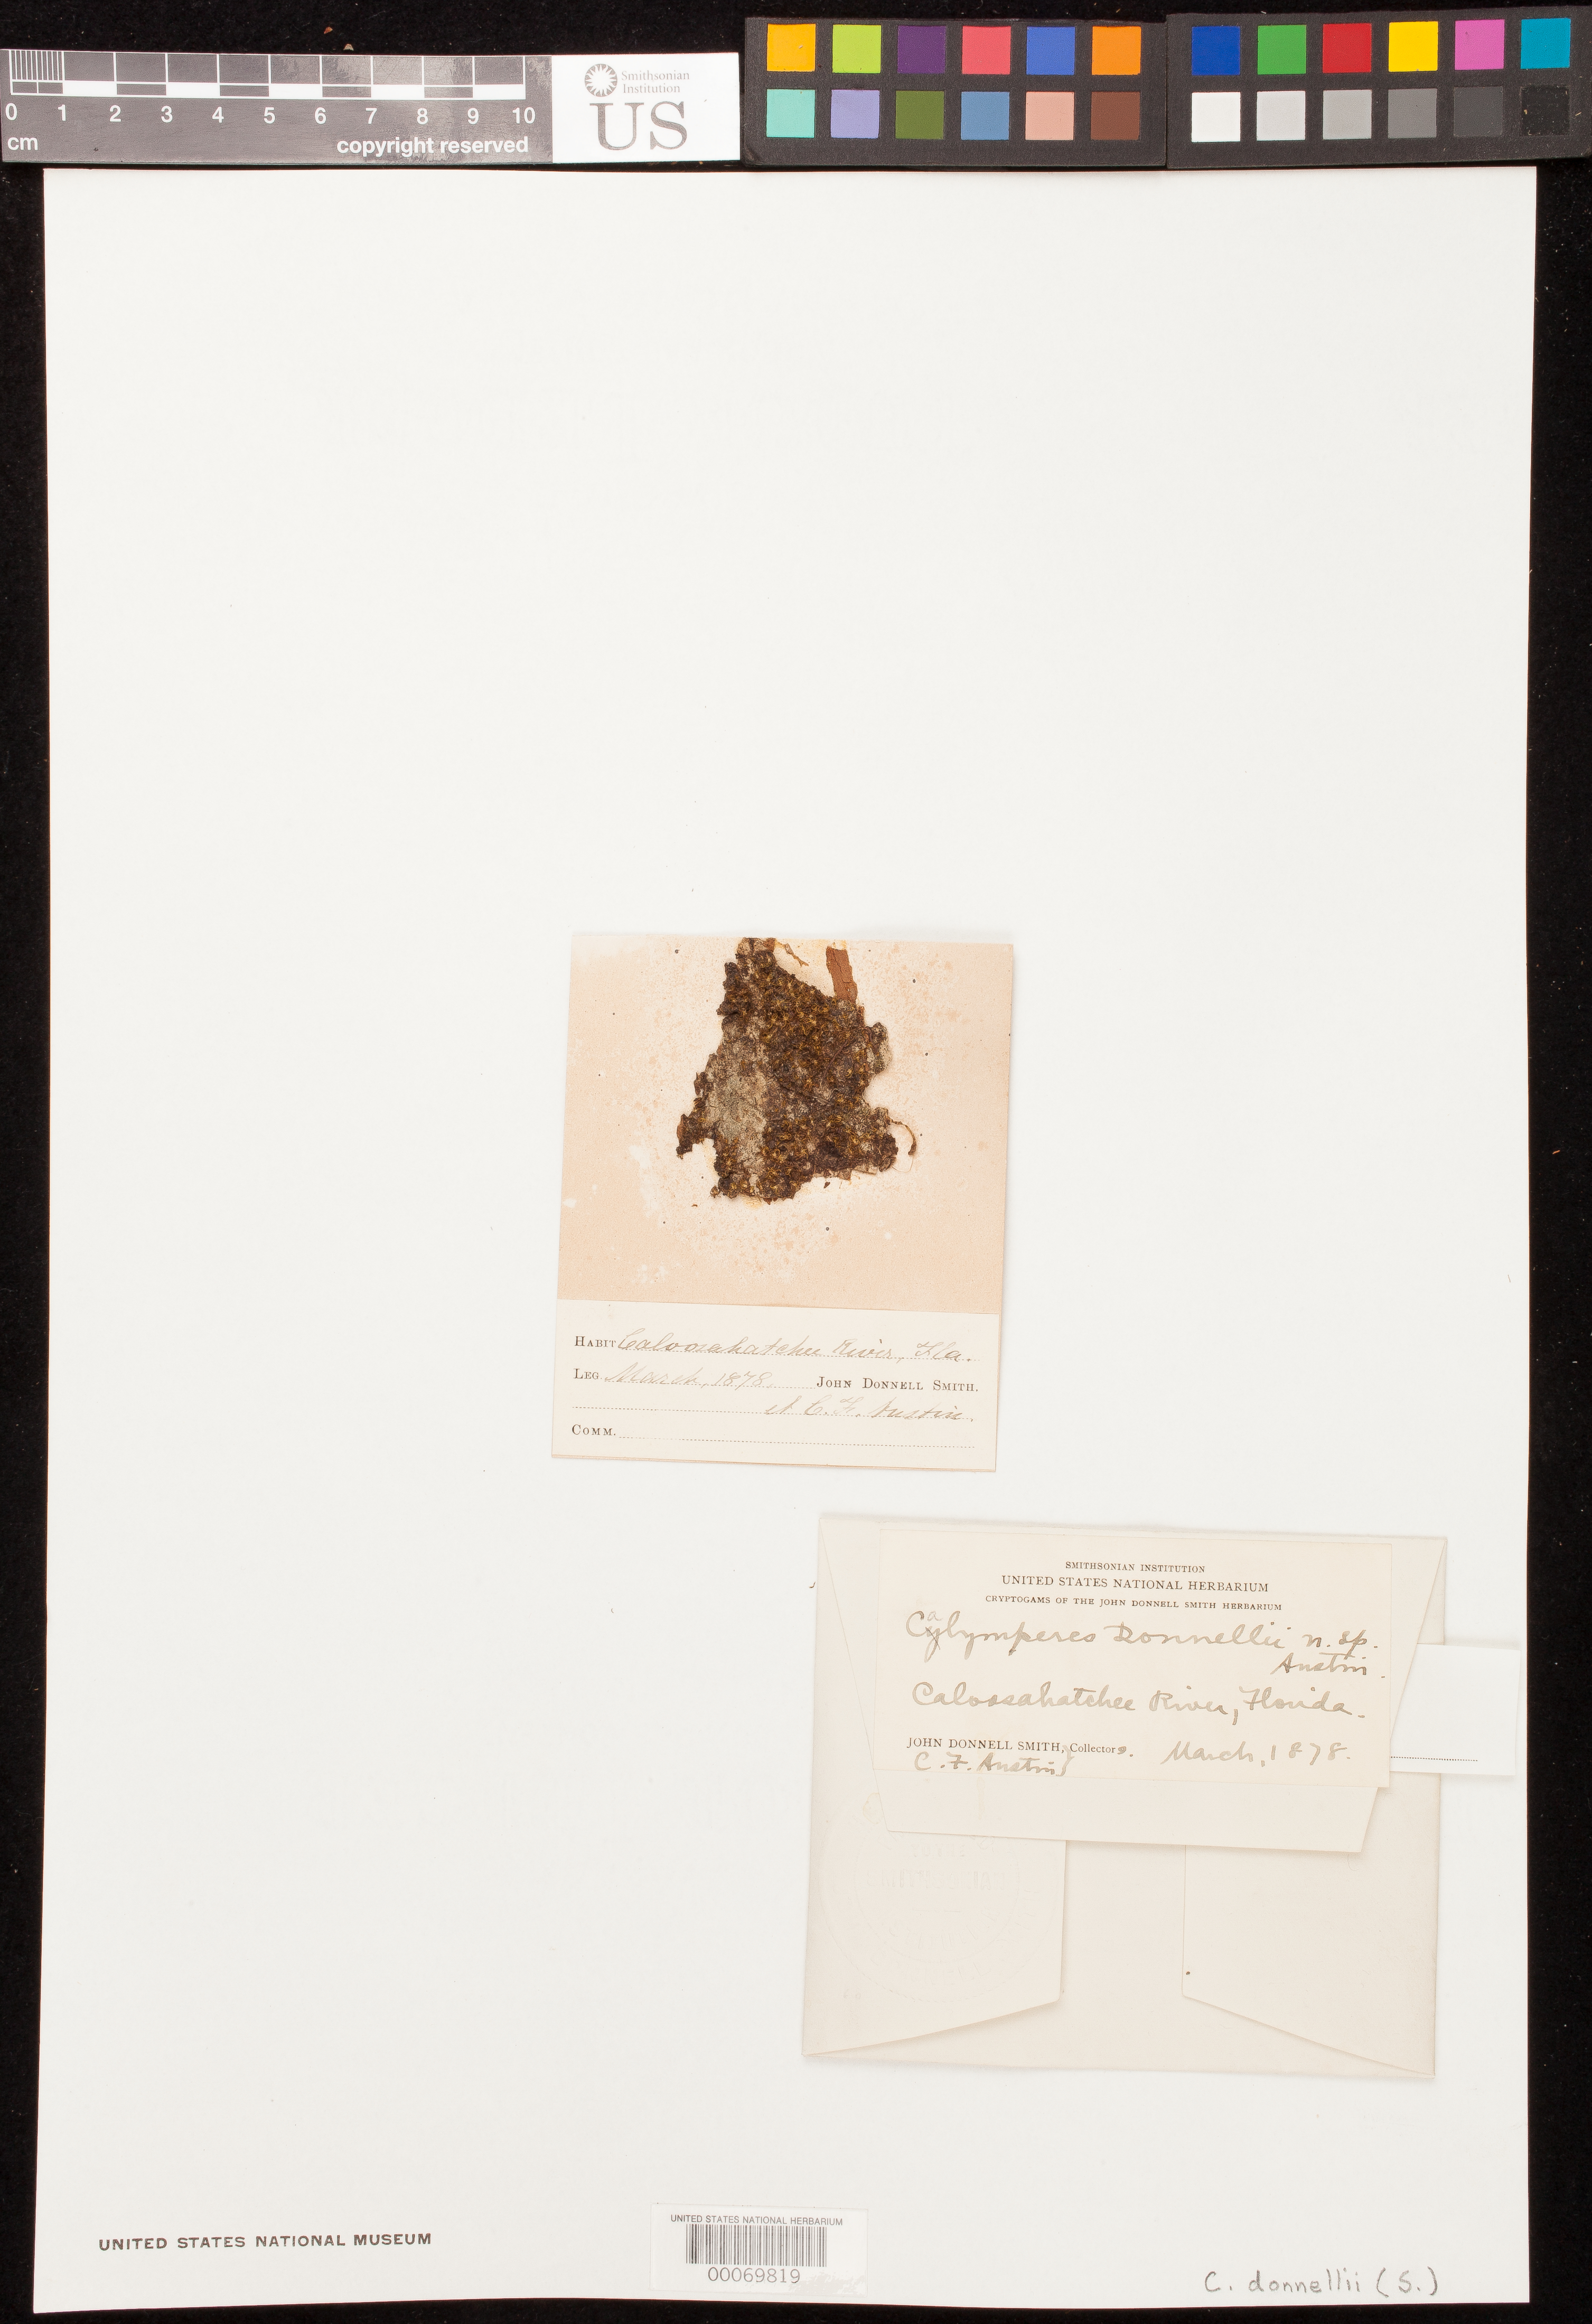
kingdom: Plantae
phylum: Bryophyta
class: Bryopsida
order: Dicranales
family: Calymperaceae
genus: Calymperes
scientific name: Calymperes donnellii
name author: Austin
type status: Isotype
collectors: J. Donnell Smith & C. F. Austin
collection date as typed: Mar 1878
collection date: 1878-03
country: United States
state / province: Florida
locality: Calossahatchee River.